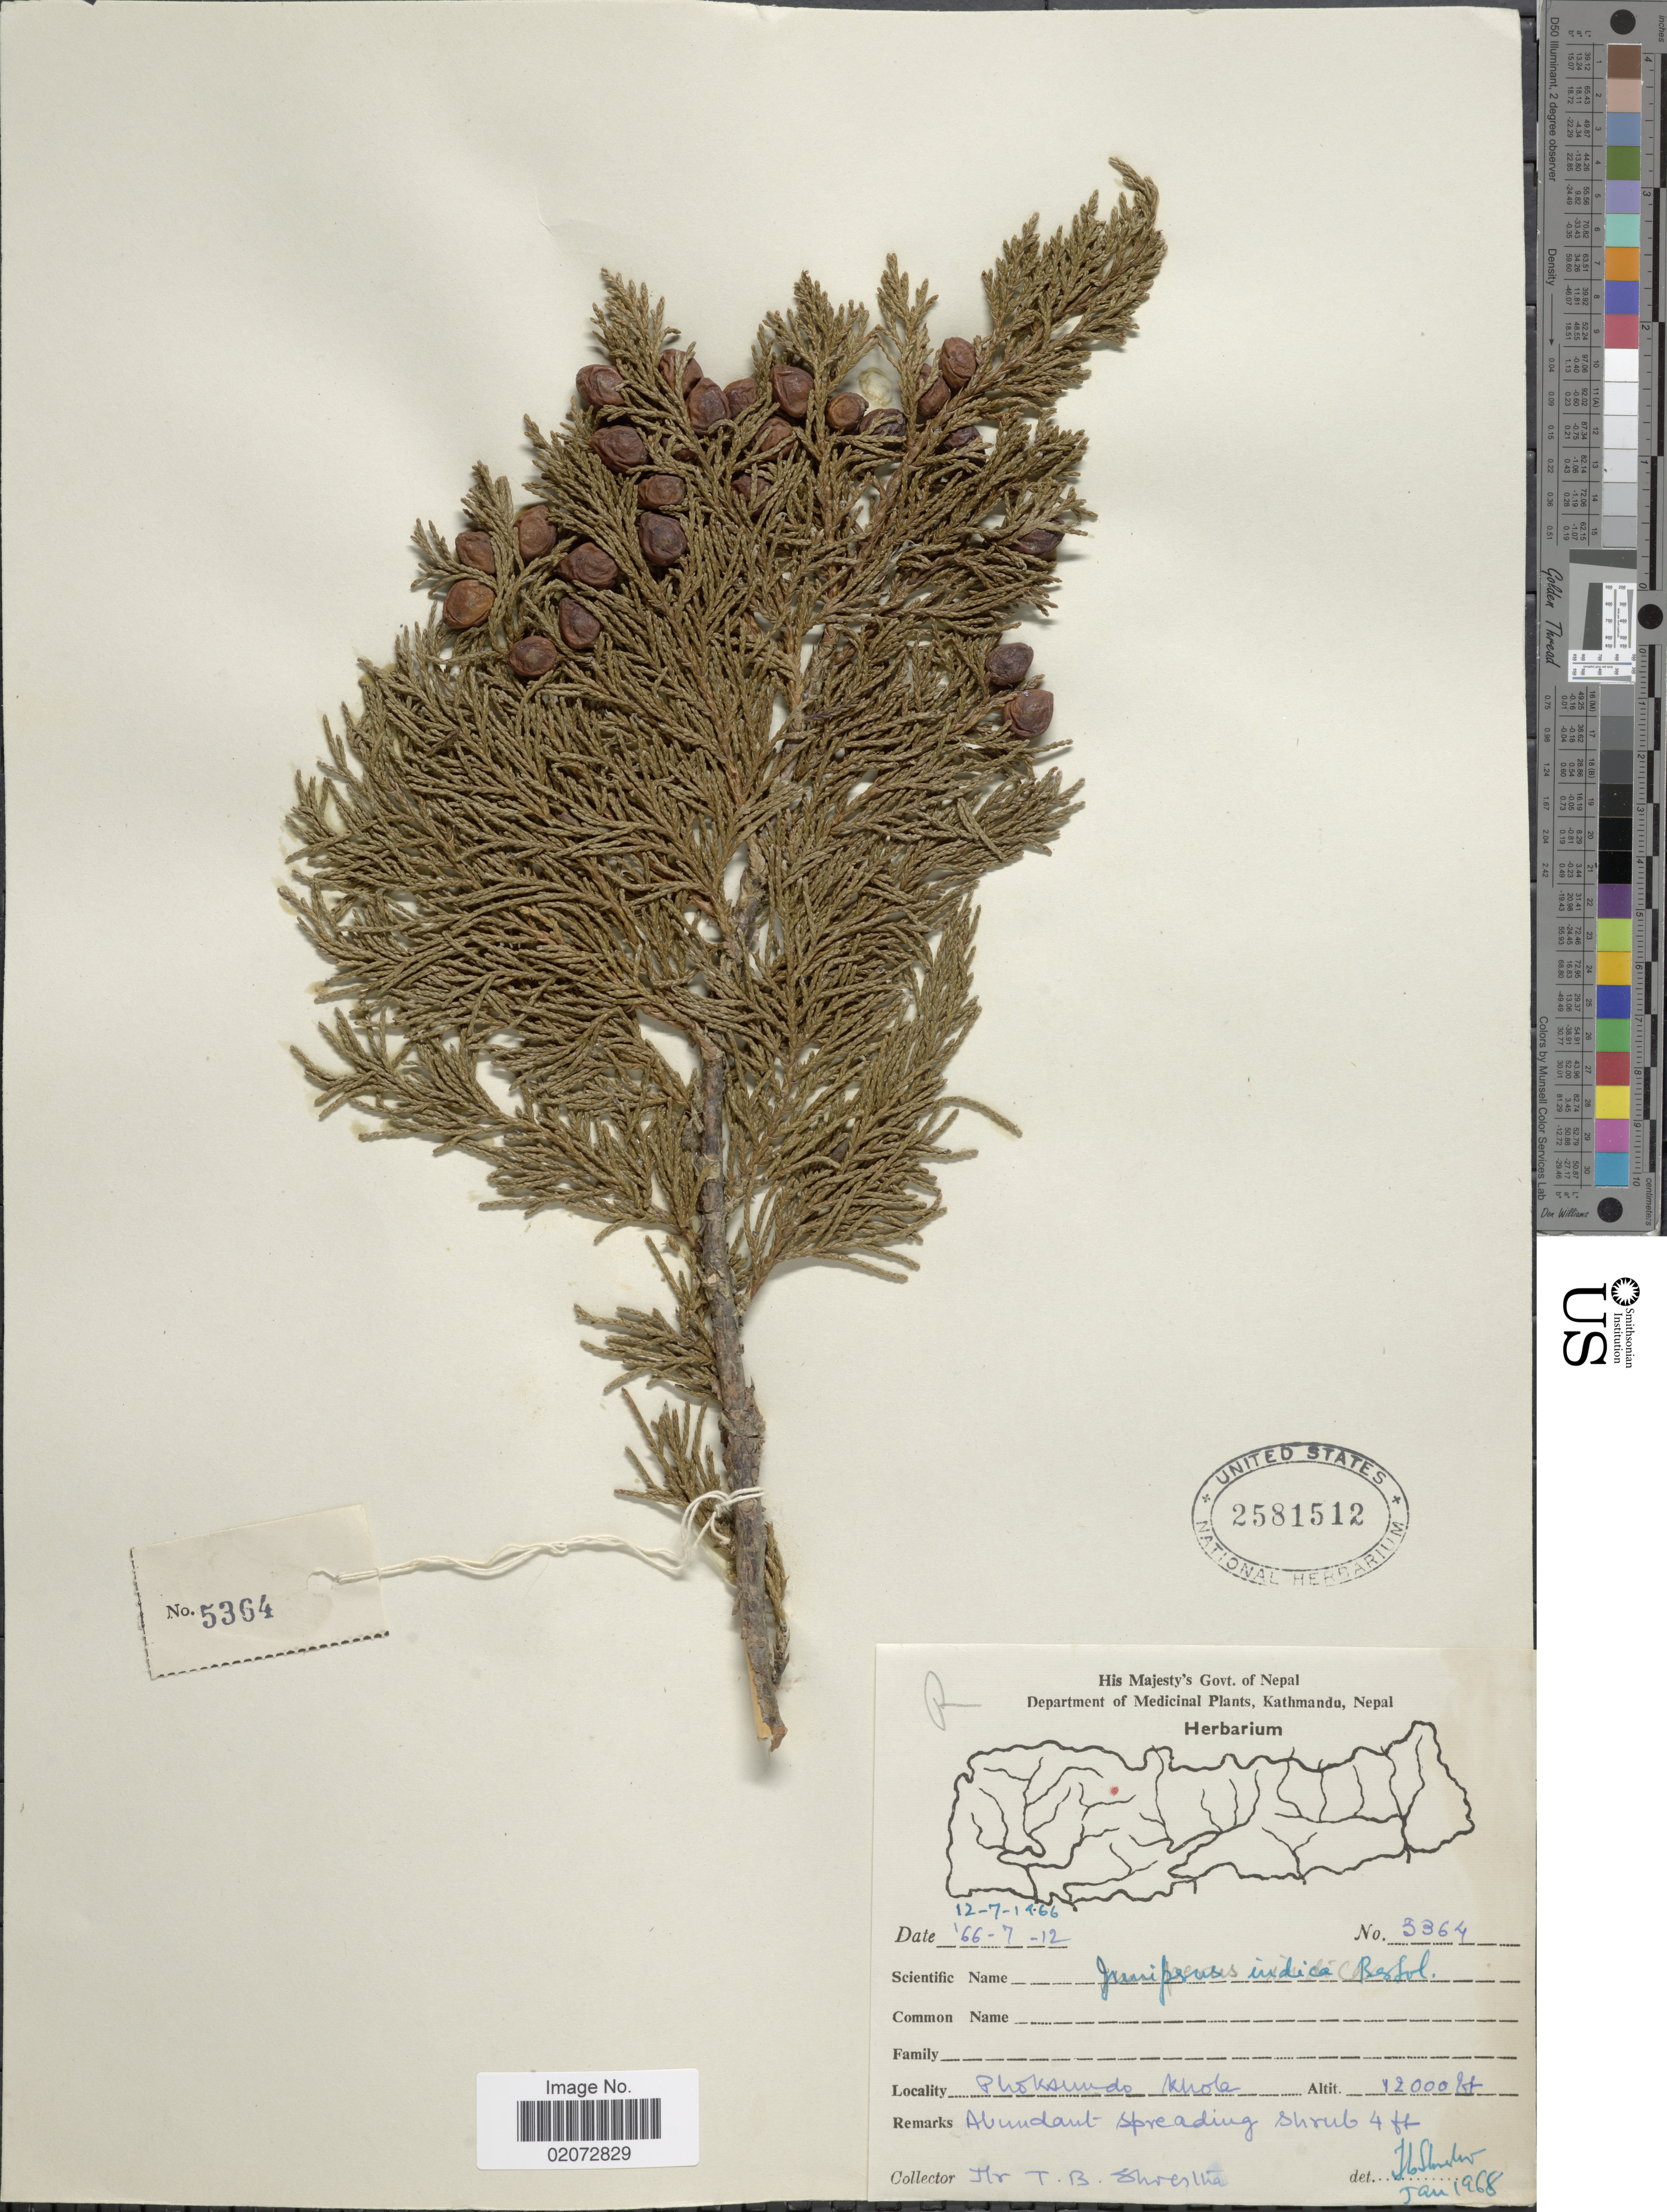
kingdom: Plantae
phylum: Tracheophyta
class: Pinopsida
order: Pinales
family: Cupressaceae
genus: Juniperus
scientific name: Juniperus indica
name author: Bertoloni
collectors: T. B. Shrestha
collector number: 3364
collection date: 1966-07-12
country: Nepal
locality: Phoksundo Khote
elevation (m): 3658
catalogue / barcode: US 2581512